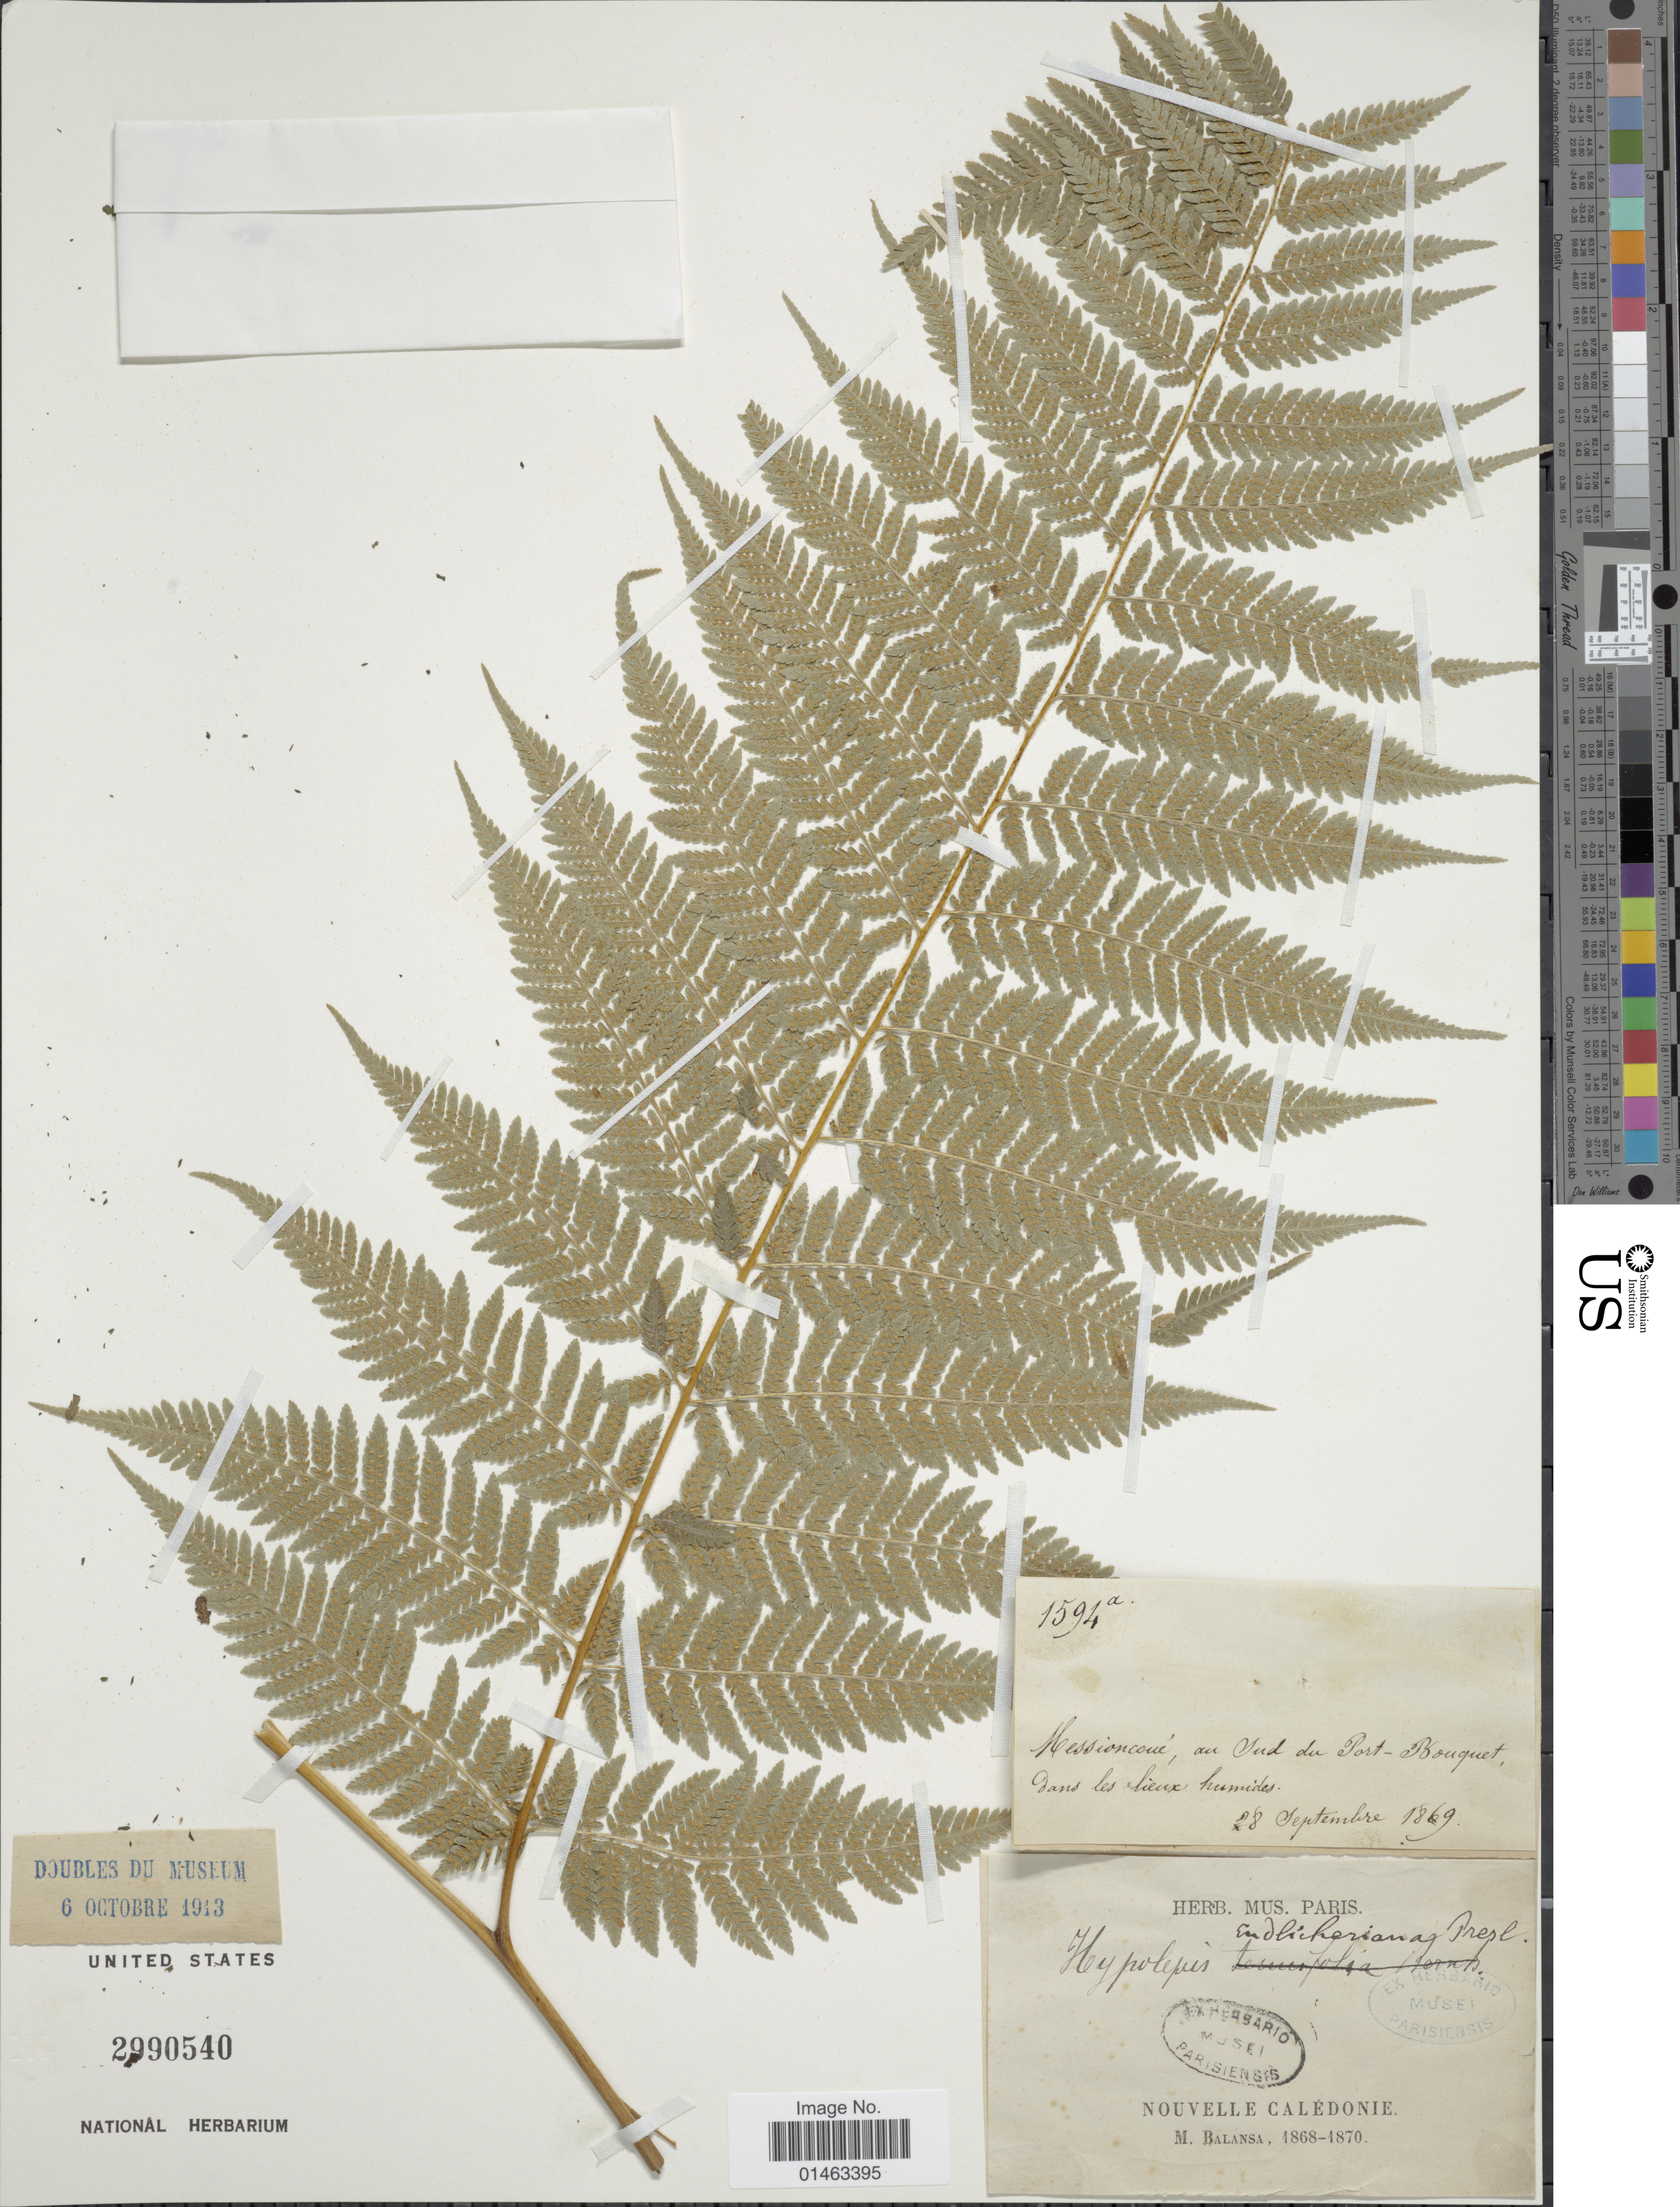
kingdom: Plantae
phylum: Tracheophyta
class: Polypodiopsida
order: Polypodiales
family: Dennstaedtiaceae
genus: Hypolepis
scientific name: Hypolepis dicksonioides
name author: (Endl.) Hook.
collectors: B. Balansa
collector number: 1594a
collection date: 1869-09-28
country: New Caledonia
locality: Messioncoué, au Sud du Port-Bouguet, dans les sieux humides. Nouvelle Caledonie [interpreted]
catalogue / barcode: US 2990540